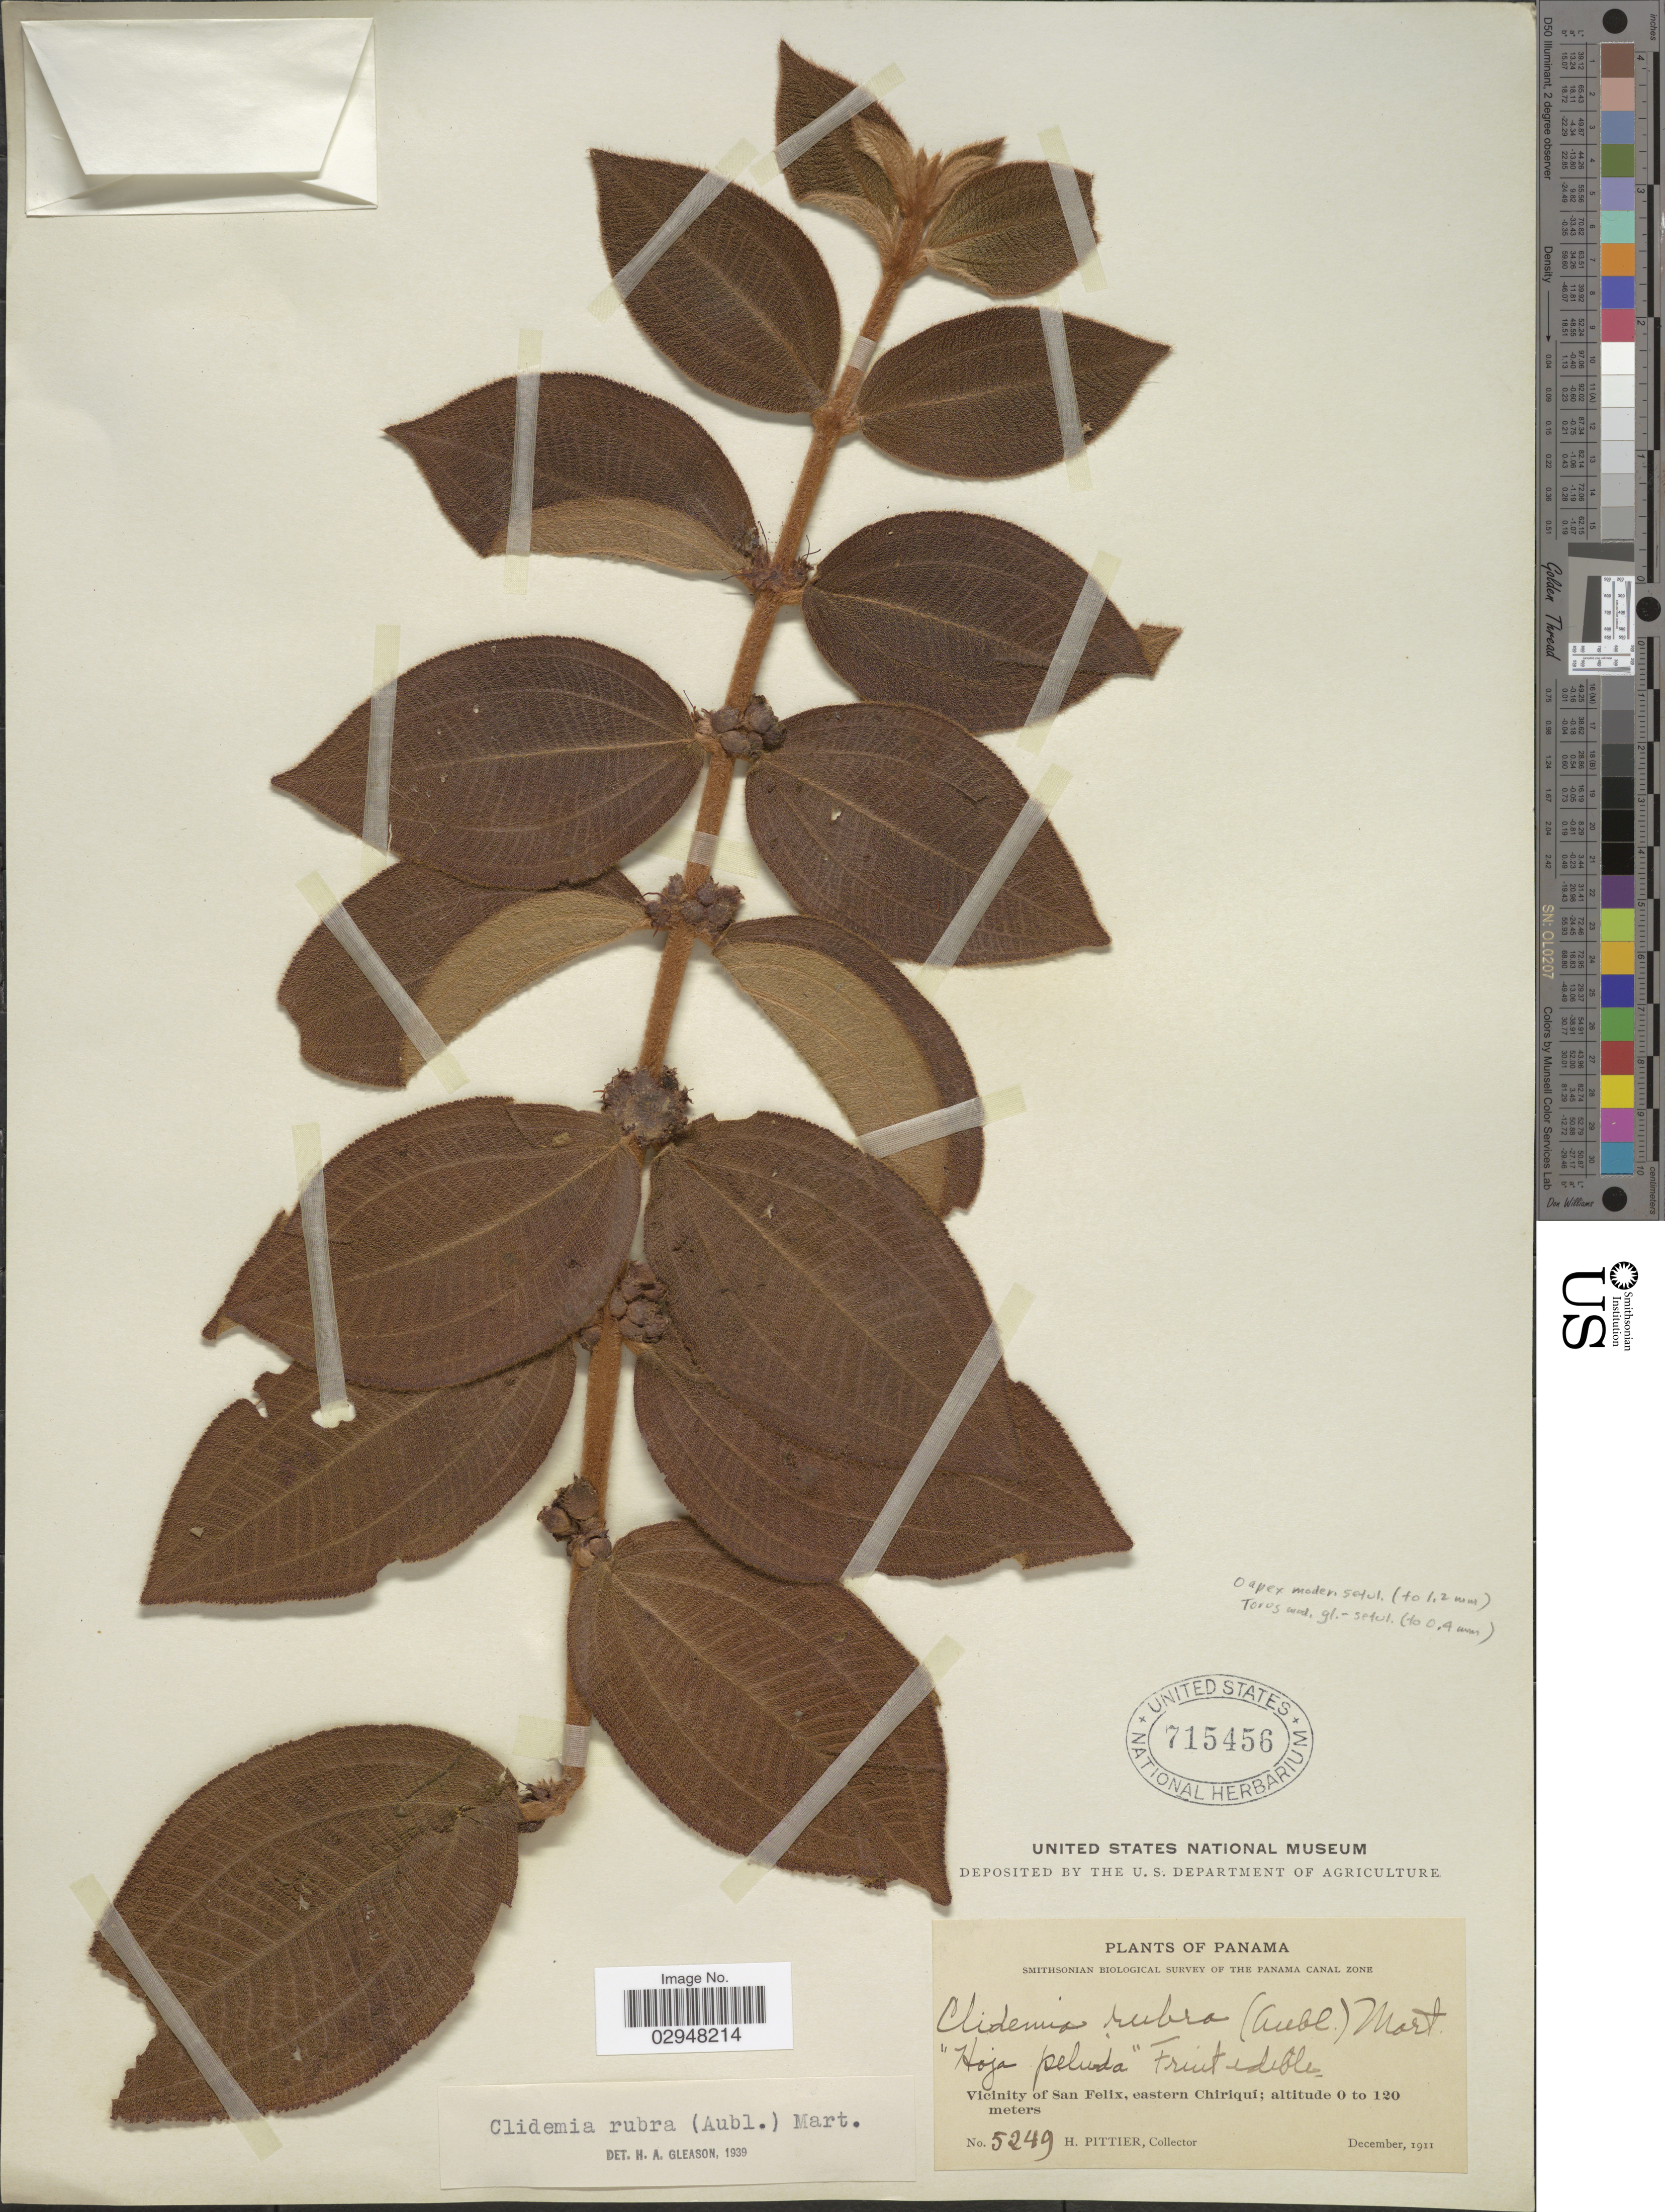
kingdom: Plantae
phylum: Tracheophyta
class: Magnoliopsida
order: Myrtales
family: Melastomataceae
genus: Clidemia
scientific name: Clidemia rubra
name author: (Aubl.) Mart.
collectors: H. F. Pittier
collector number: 5249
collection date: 1911-12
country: Panama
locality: Vicinity of San Felix, eastern Chiriquí.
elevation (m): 0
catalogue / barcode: US 715456